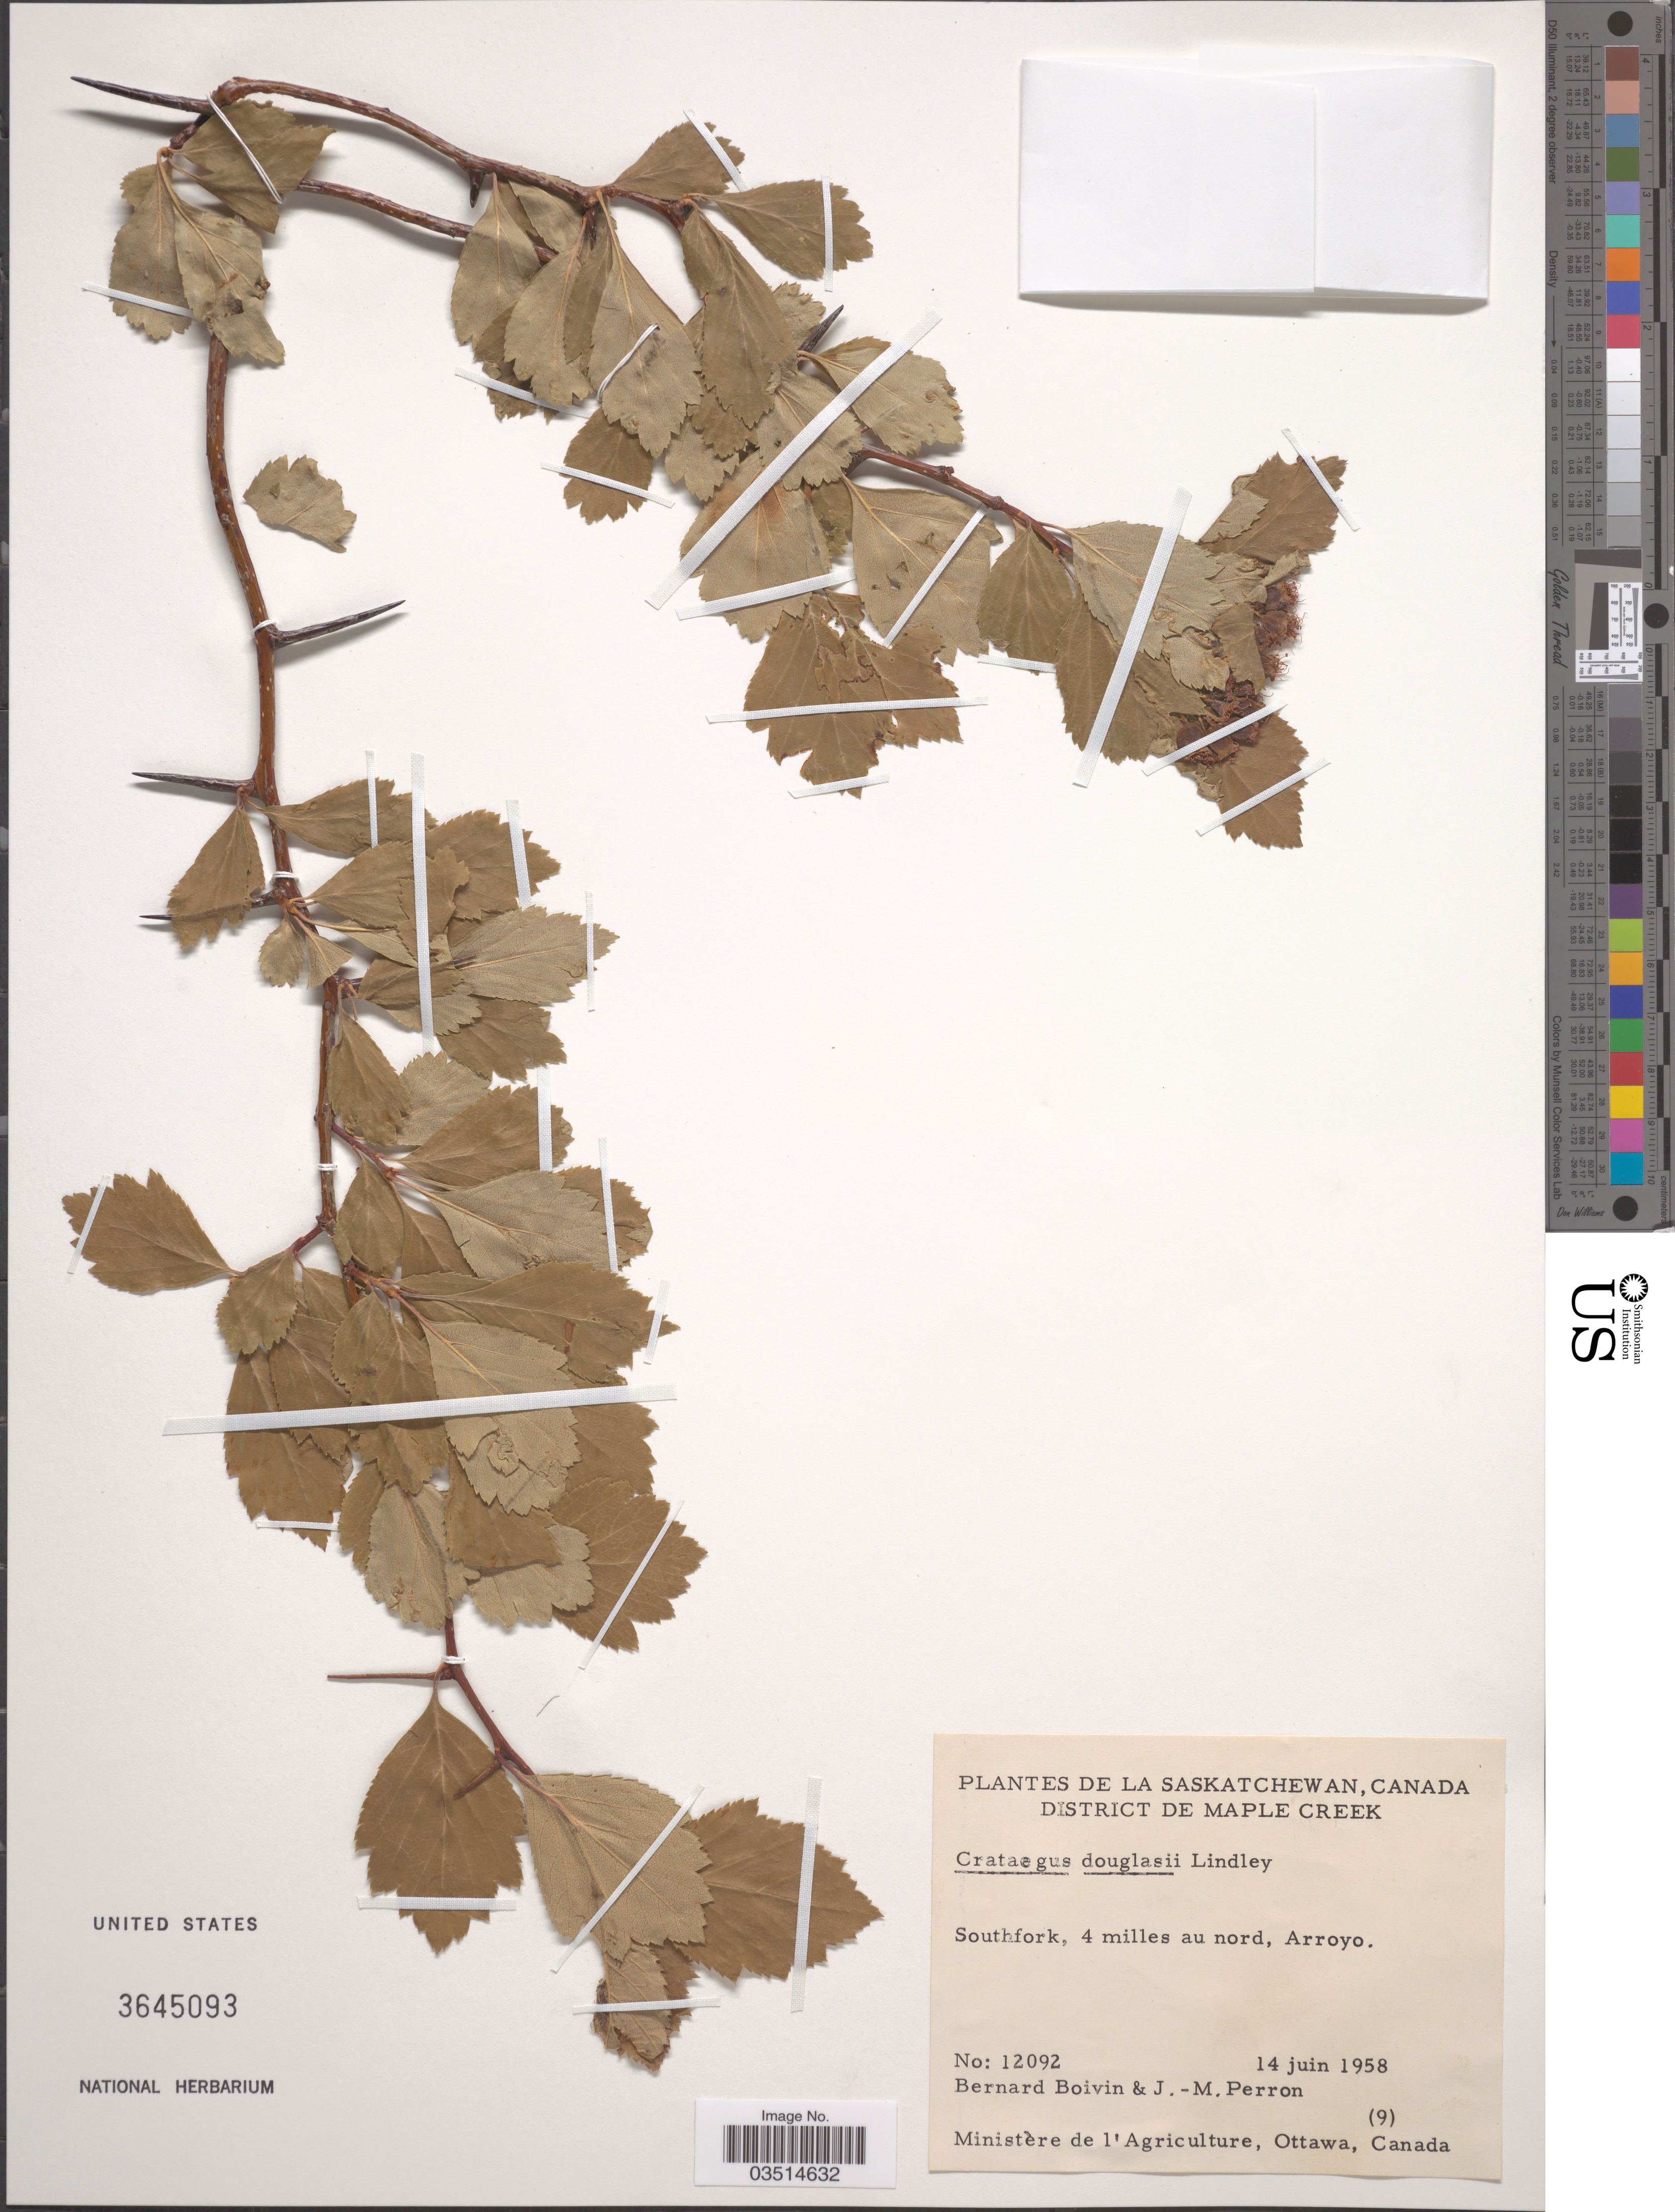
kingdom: Plantae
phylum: Tracheophyta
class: Magnoliopsida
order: Rosales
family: Rosaceae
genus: Crataegus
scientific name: Crataegus douglasii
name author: Lindl.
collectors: J. R. B. Boivin & J. Perron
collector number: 12092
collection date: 1958-06-14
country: Canada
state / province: Saskatchewan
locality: District de Maple Creek. Southfork, 4 miles au nord, Arroyo.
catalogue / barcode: US 3645093